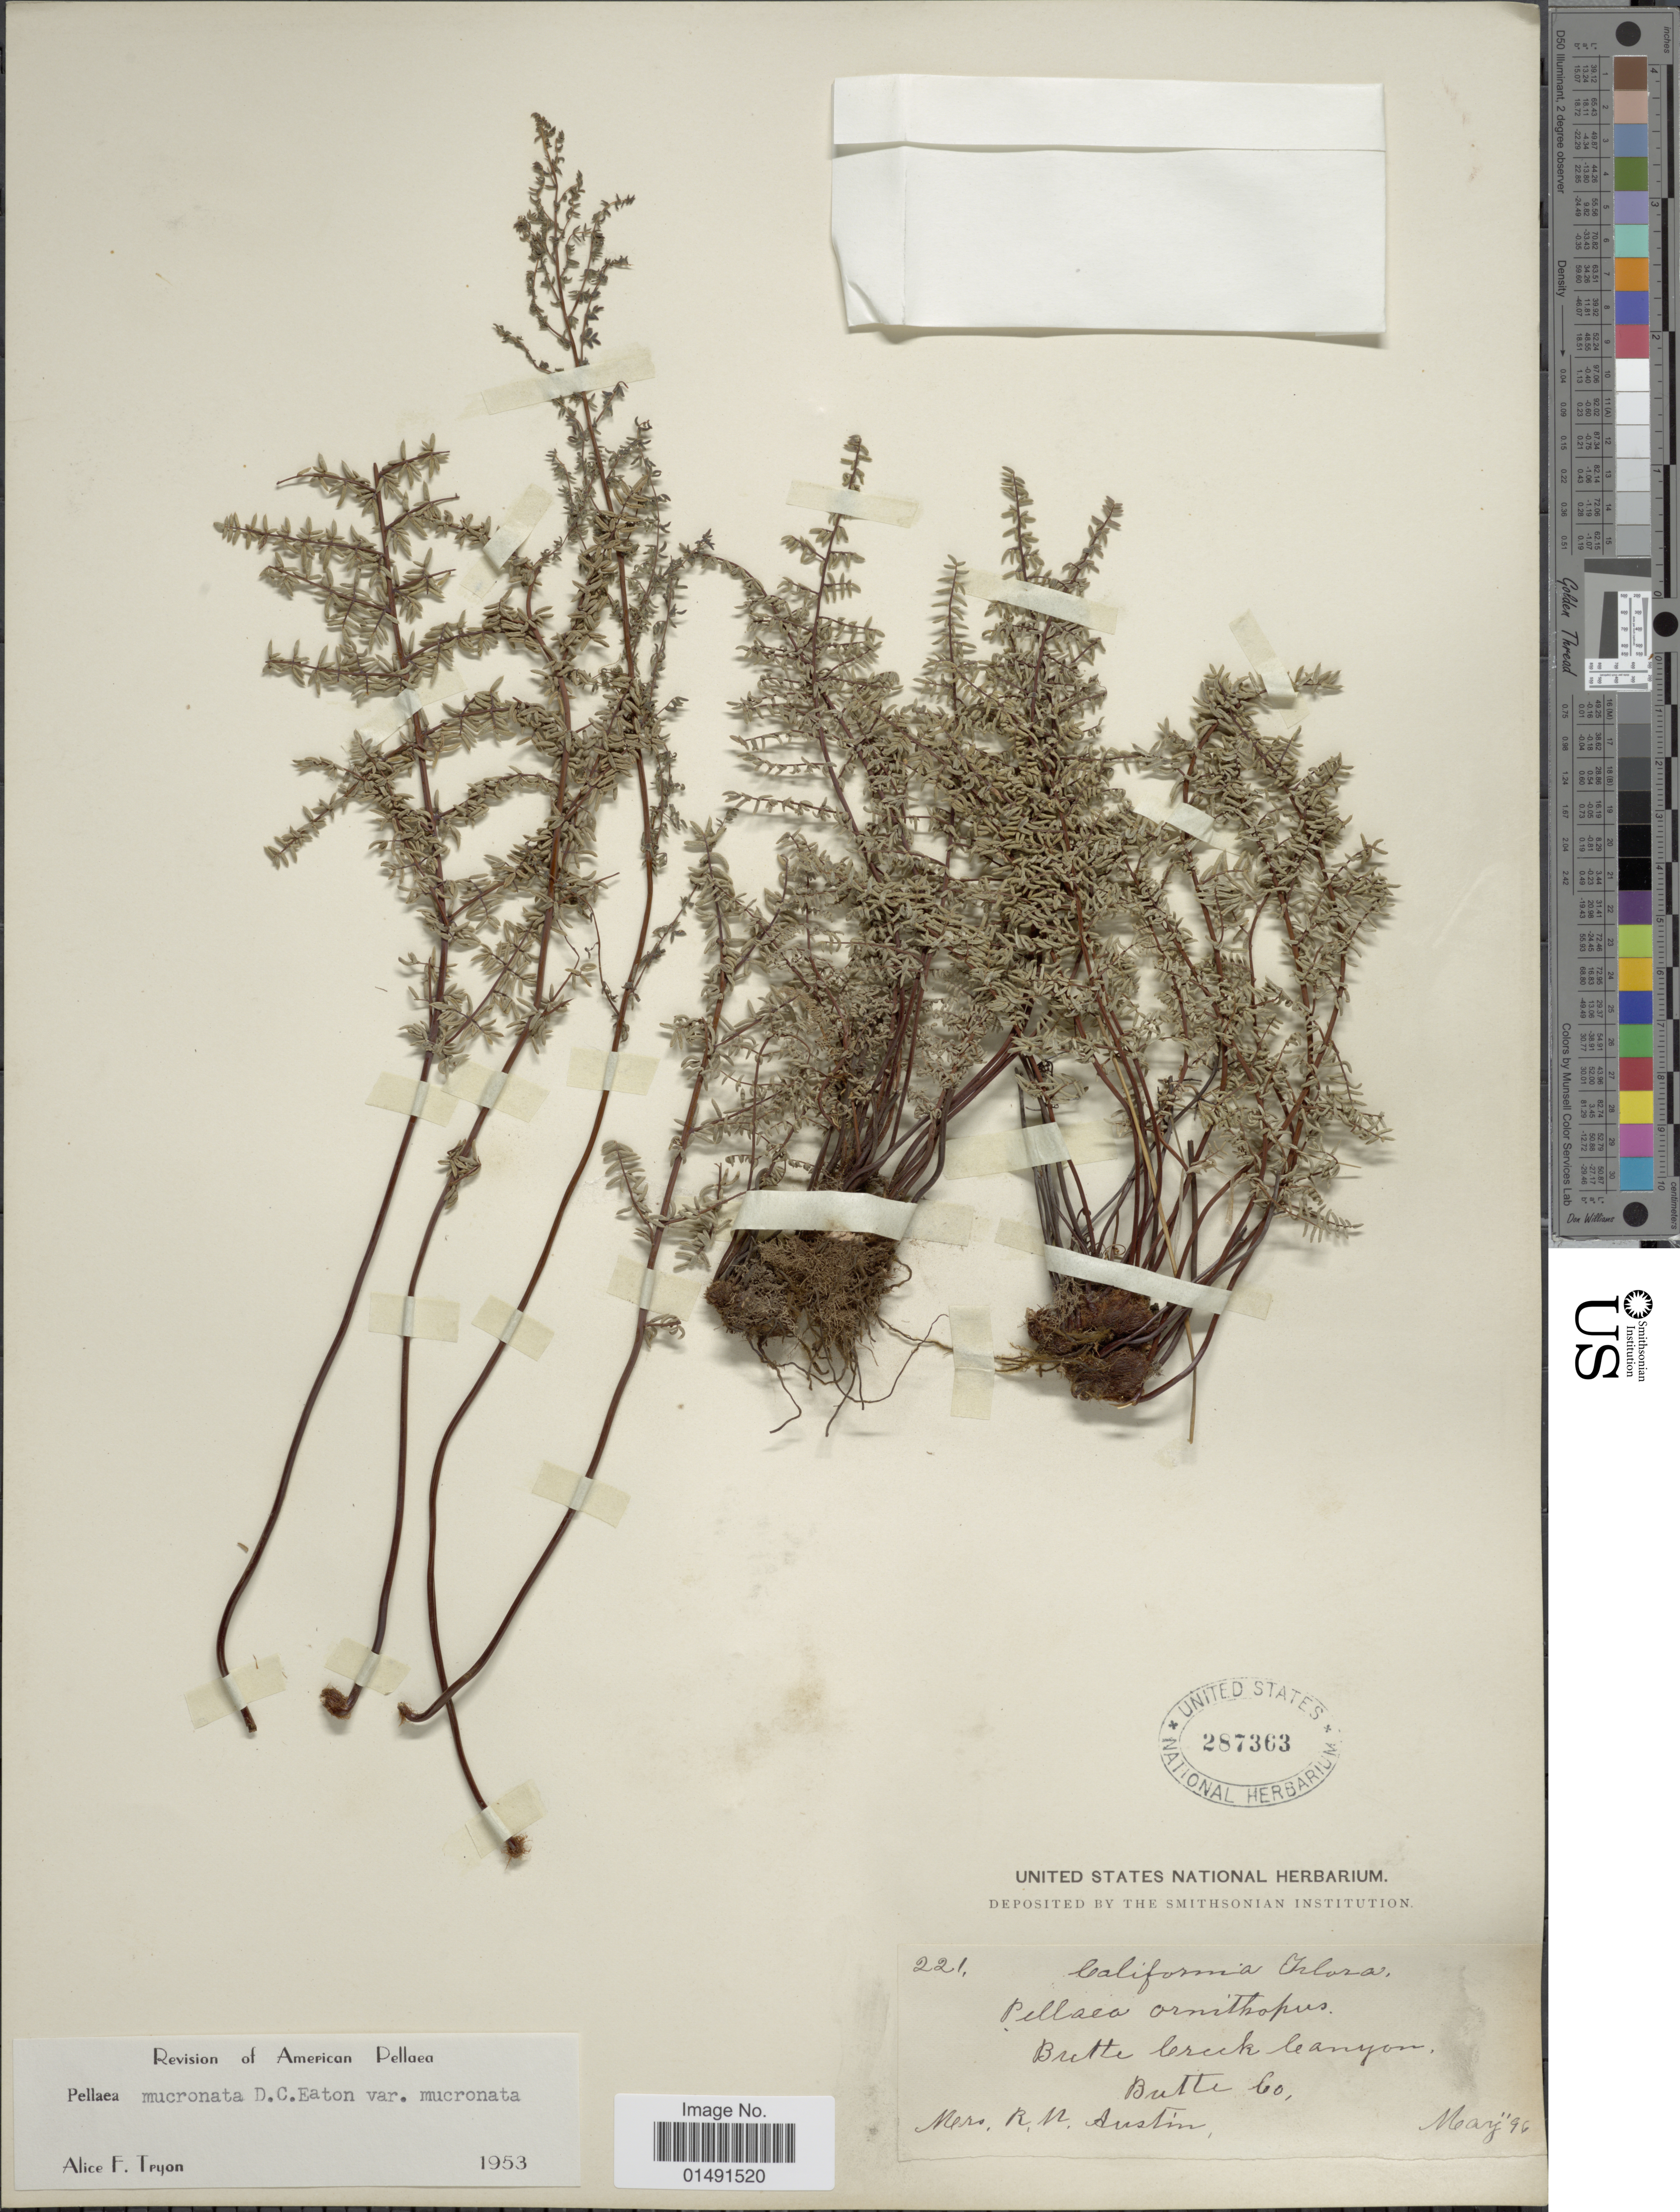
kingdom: Plantae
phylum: Tracheophyta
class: Polypodiopsida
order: Polypodiales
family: Pteridaceae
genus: Pellaea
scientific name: Pellaea mucronata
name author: (D.C. Eaton) D.C. Eaton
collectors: R. Austin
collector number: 221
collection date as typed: Transcribed d/m/y: /5/96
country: United States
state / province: California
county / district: Butte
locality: Brite Creek Canyon, Butte Co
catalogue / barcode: US 287363